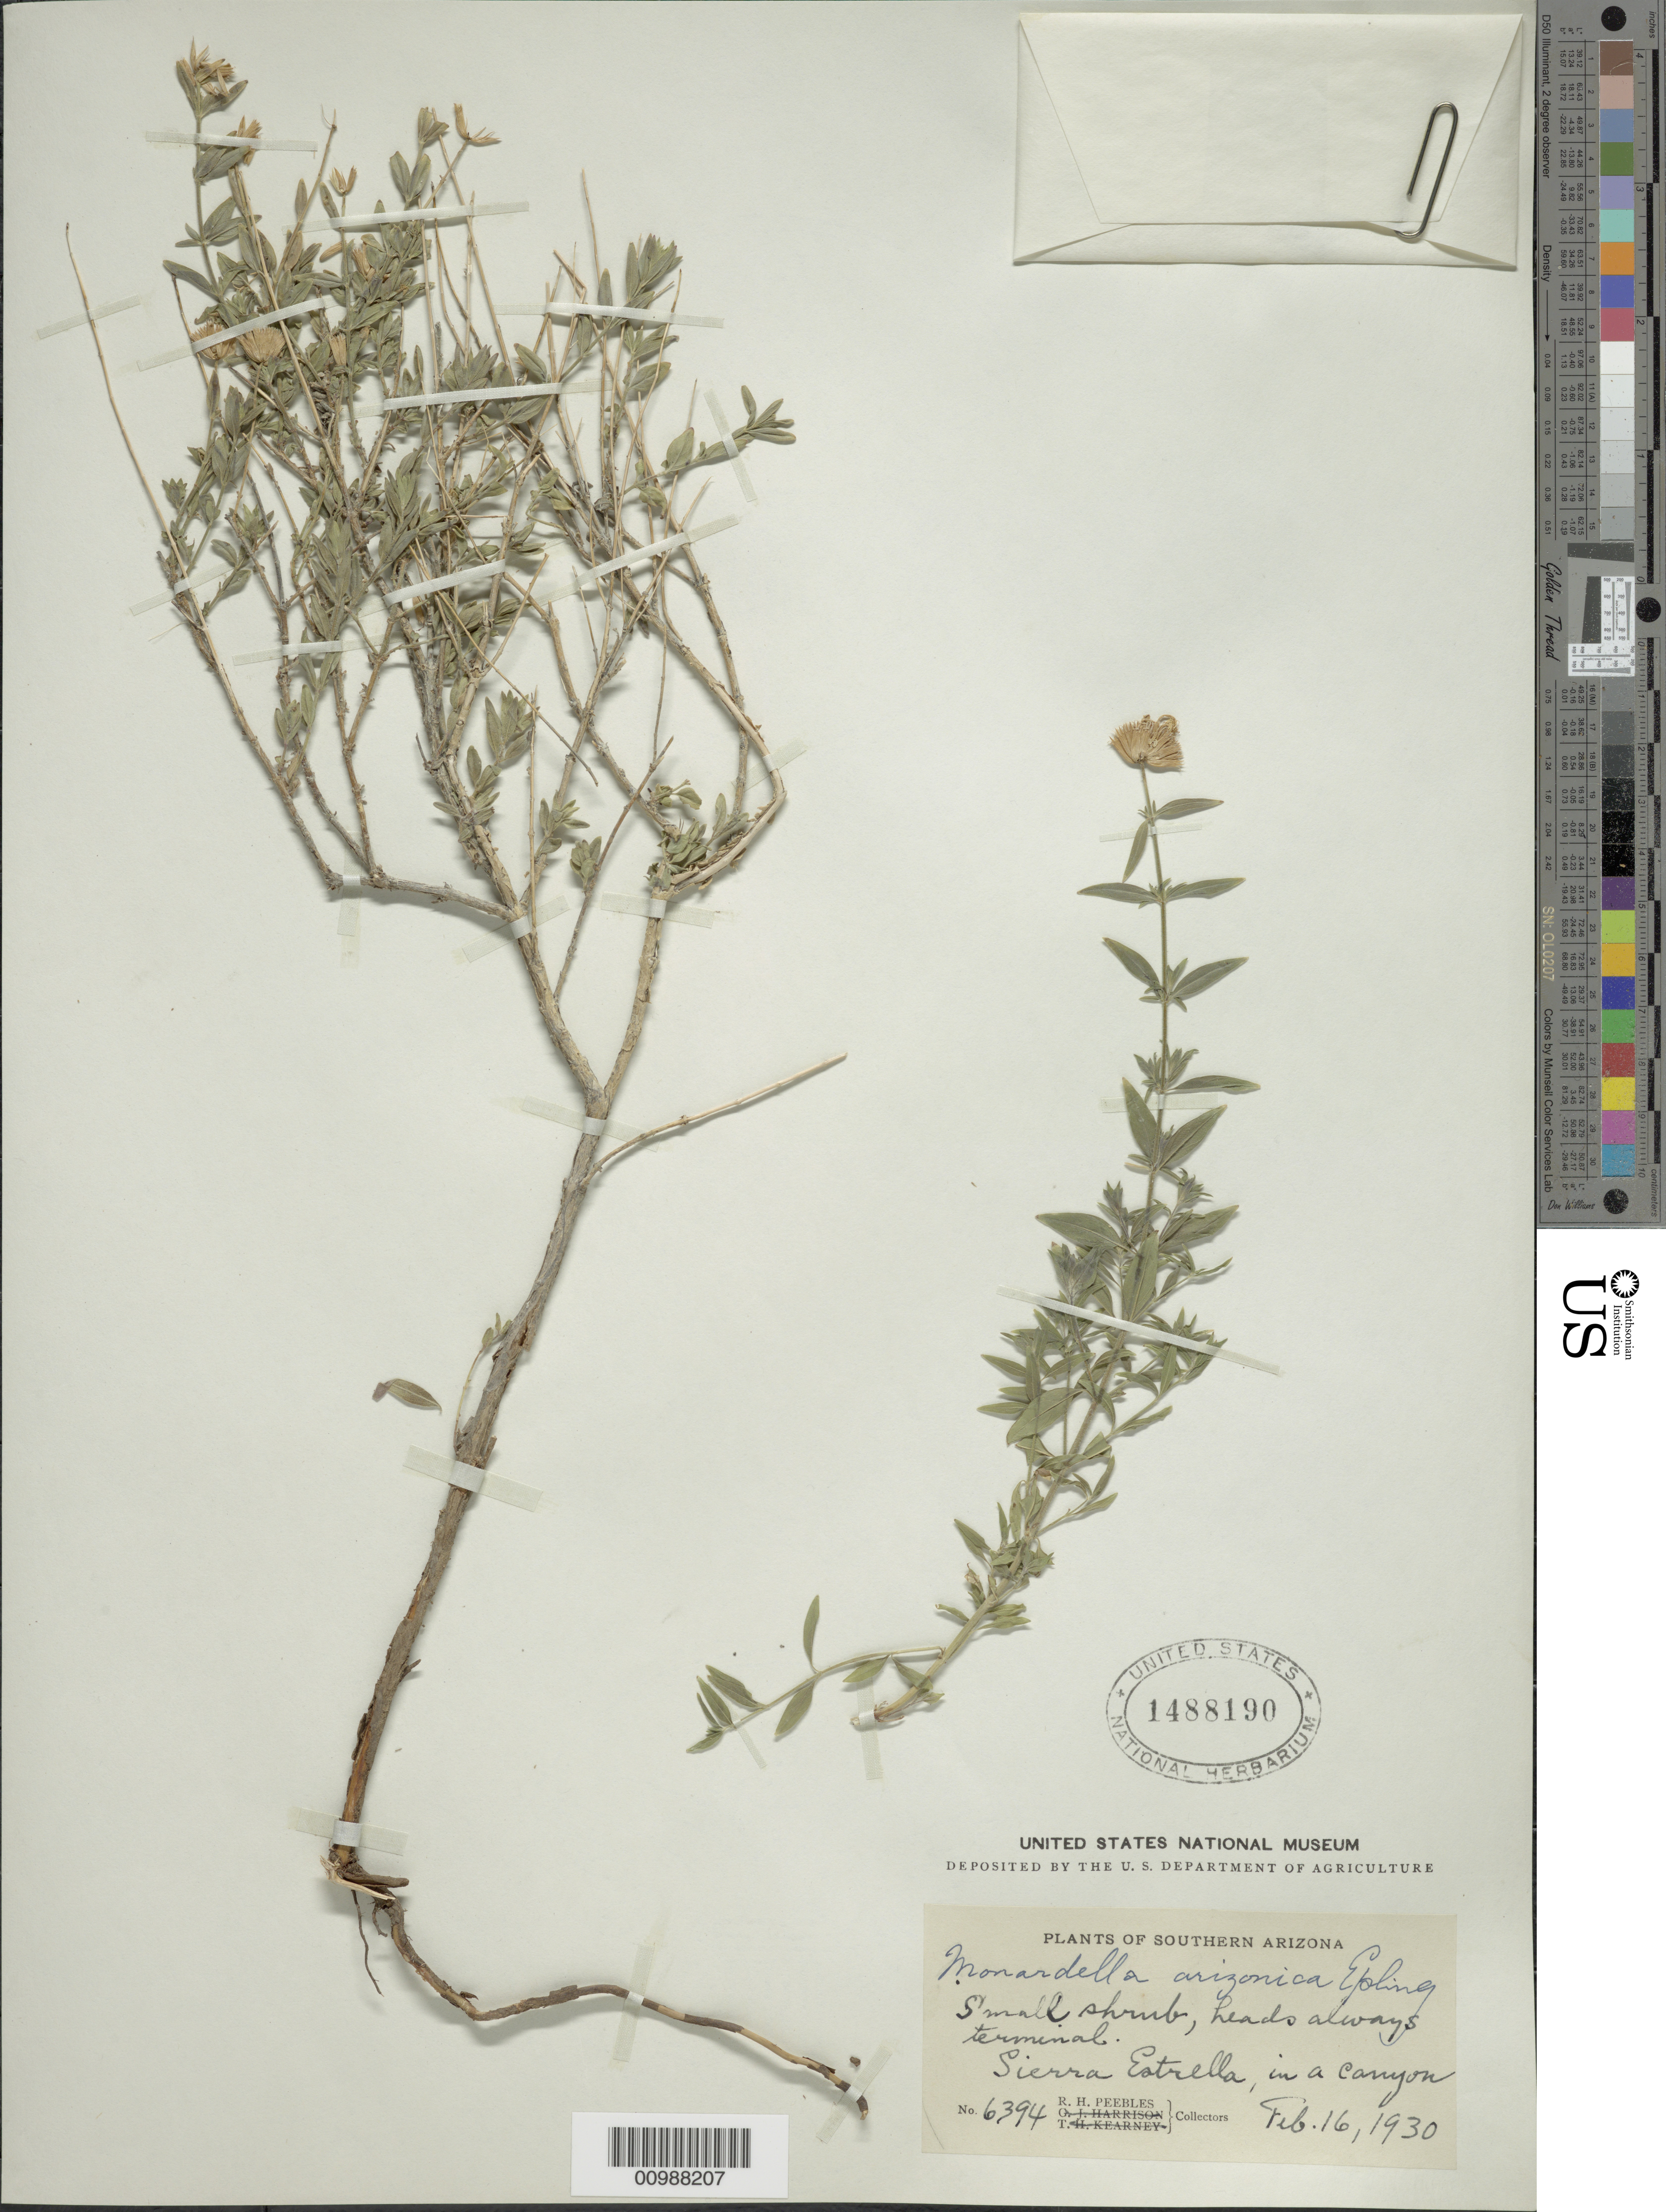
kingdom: Plantae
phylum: Tracheophyta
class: Magnoliopsida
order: Lamiales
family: Lamiaceae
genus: Monardella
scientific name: Monardella arizonica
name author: Epling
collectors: R. H. Peebles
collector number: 6394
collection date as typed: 16 Feb 1930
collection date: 1930-02-16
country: United States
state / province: Arizona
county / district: Maricopa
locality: Sierra Estrella, in a canyon.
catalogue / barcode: US 1488190